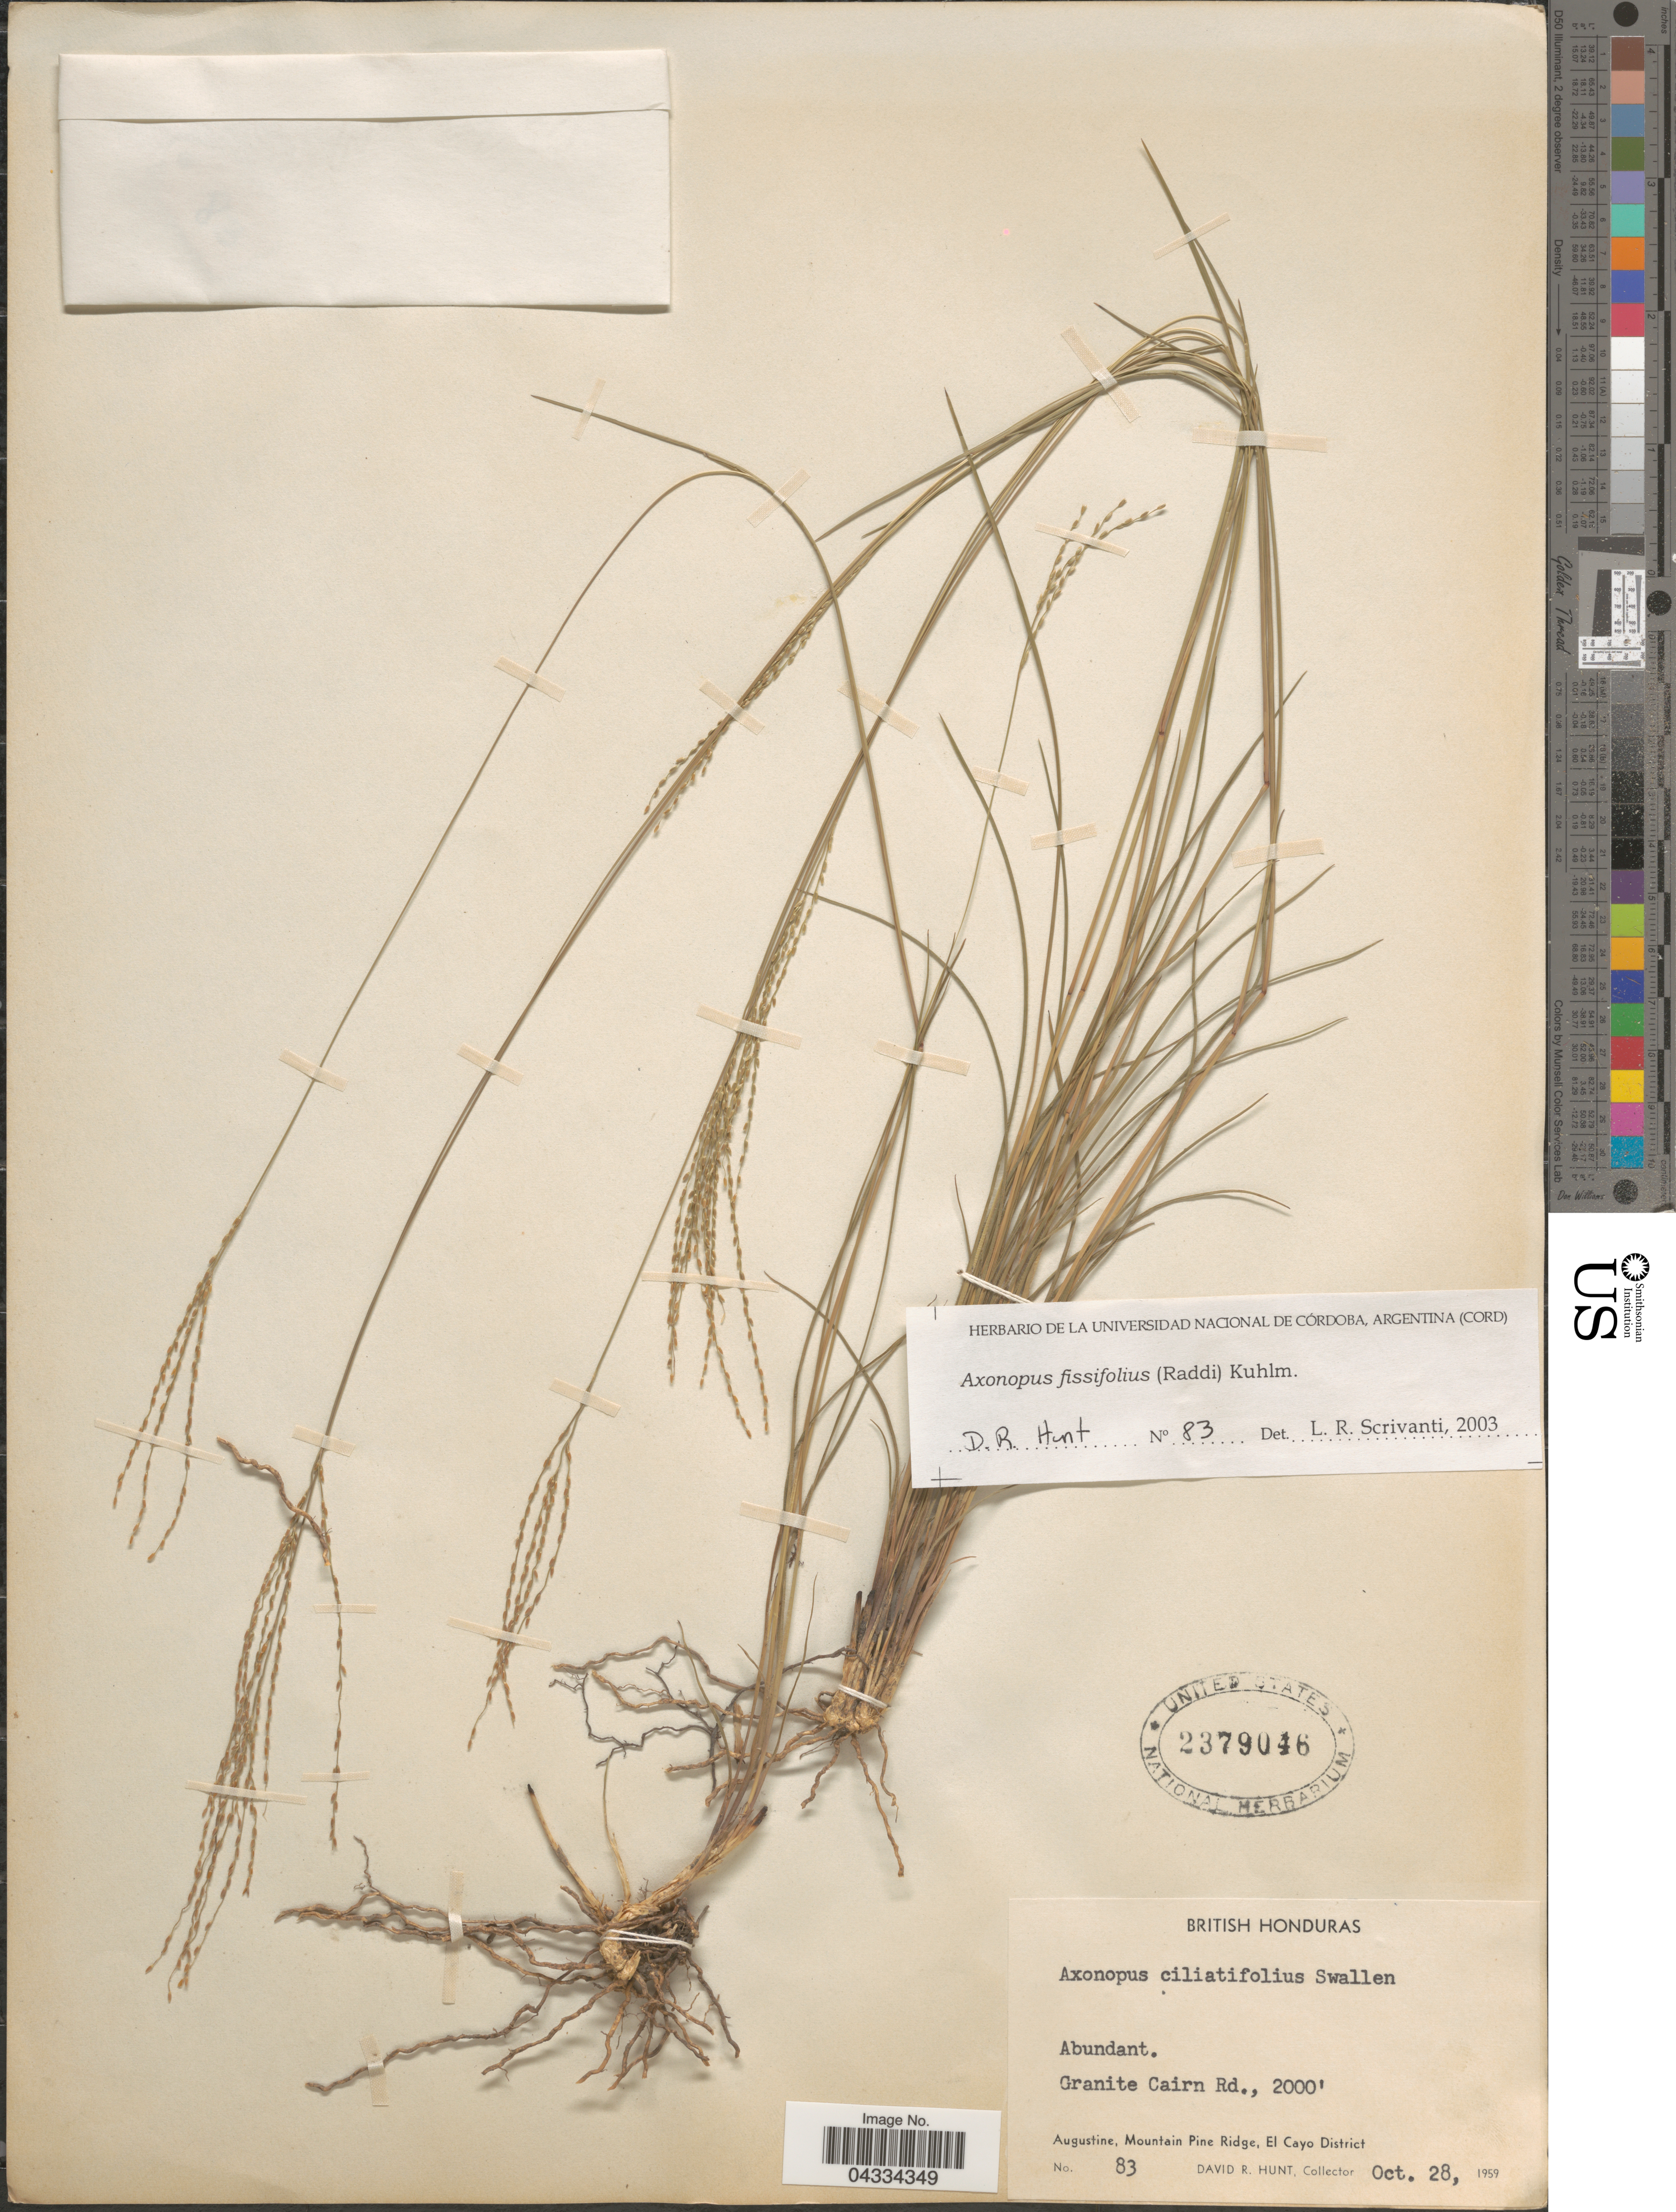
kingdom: Plantae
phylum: Tracheophyta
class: Liliopsida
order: Poales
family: Poaceae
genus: Axonopus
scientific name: Axonopus fissifolius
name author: (Raddi) Kuhlm.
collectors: D. R. Hunt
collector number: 83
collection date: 1959-10-28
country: Belize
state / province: Cayo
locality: British Honduras. Granite Cairn Rd. Augustine, Mountain Pine Ridge, El Cayo District.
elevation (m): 610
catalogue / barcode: US 2379046